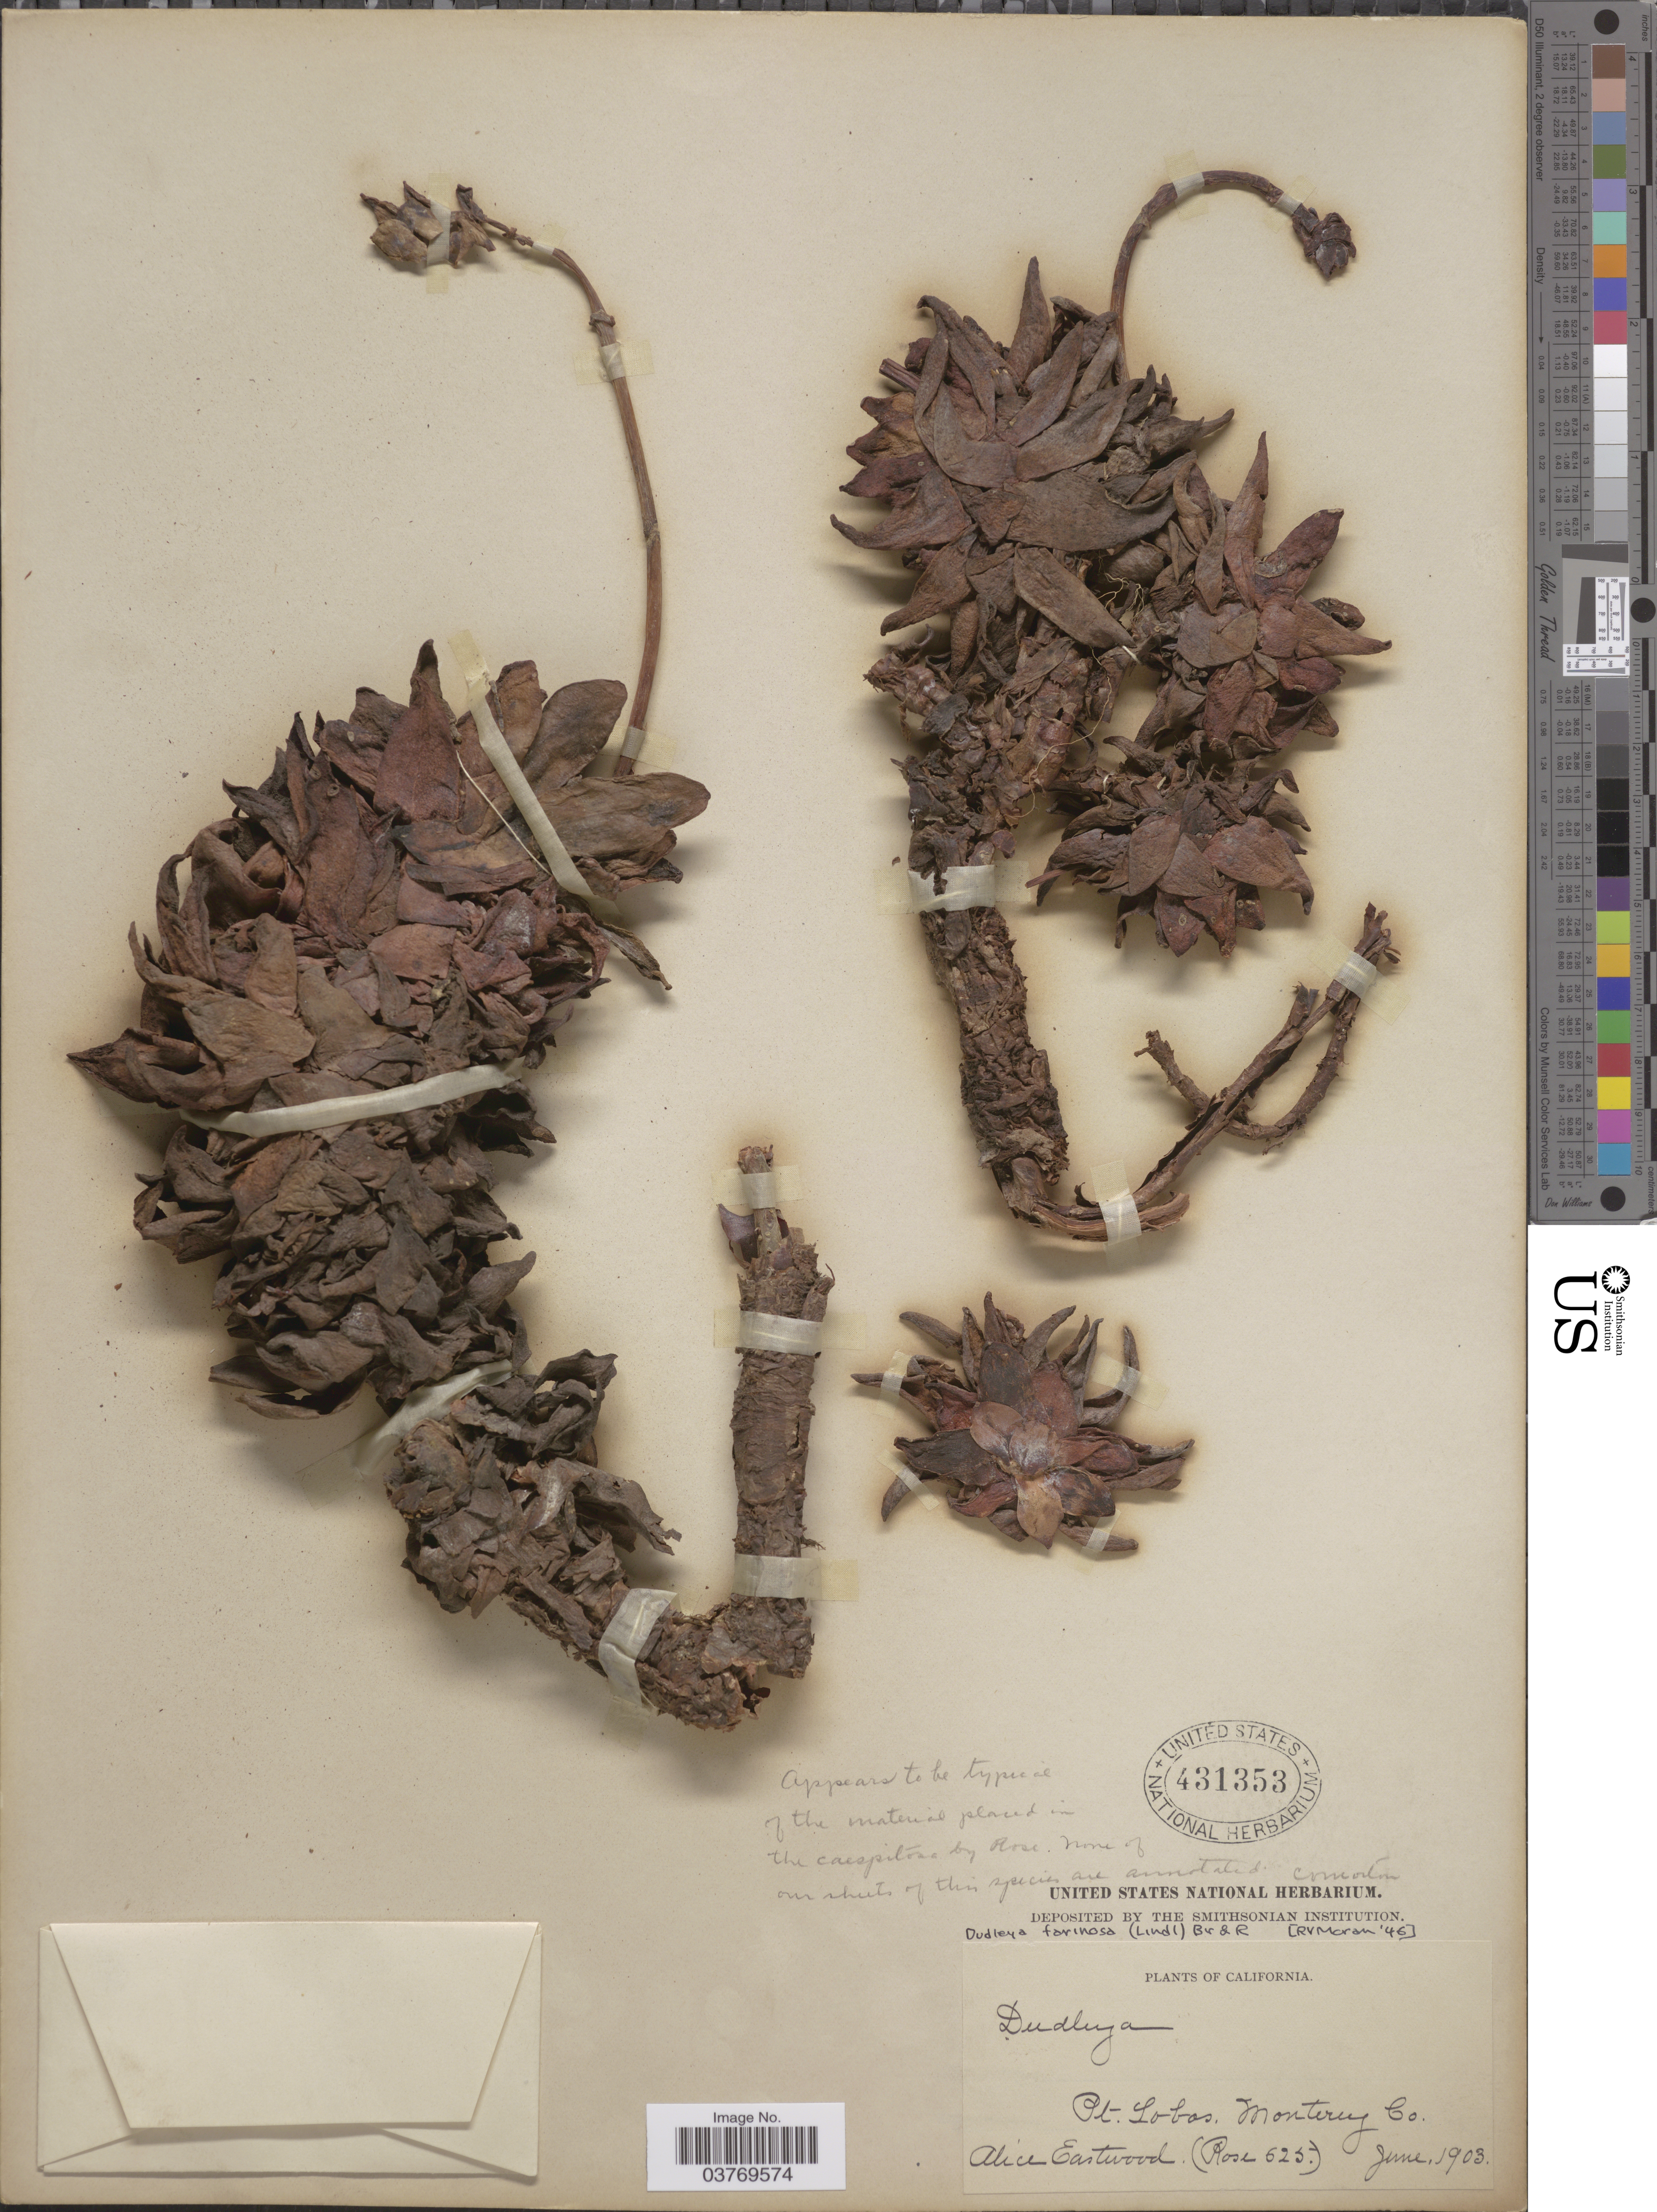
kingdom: Plantae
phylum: Tracheophyta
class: Magnoliopsida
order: Saxifragales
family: Crassulaceae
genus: Dudleya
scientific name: Dudleya caespitosa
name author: (Haw.) Britton & Rose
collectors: A. Eastwood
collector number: Rose625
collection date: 1903-06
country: United States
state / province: California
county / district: Monterey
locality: Pt. Lobos, Monterey Co.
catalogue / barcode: US 431353